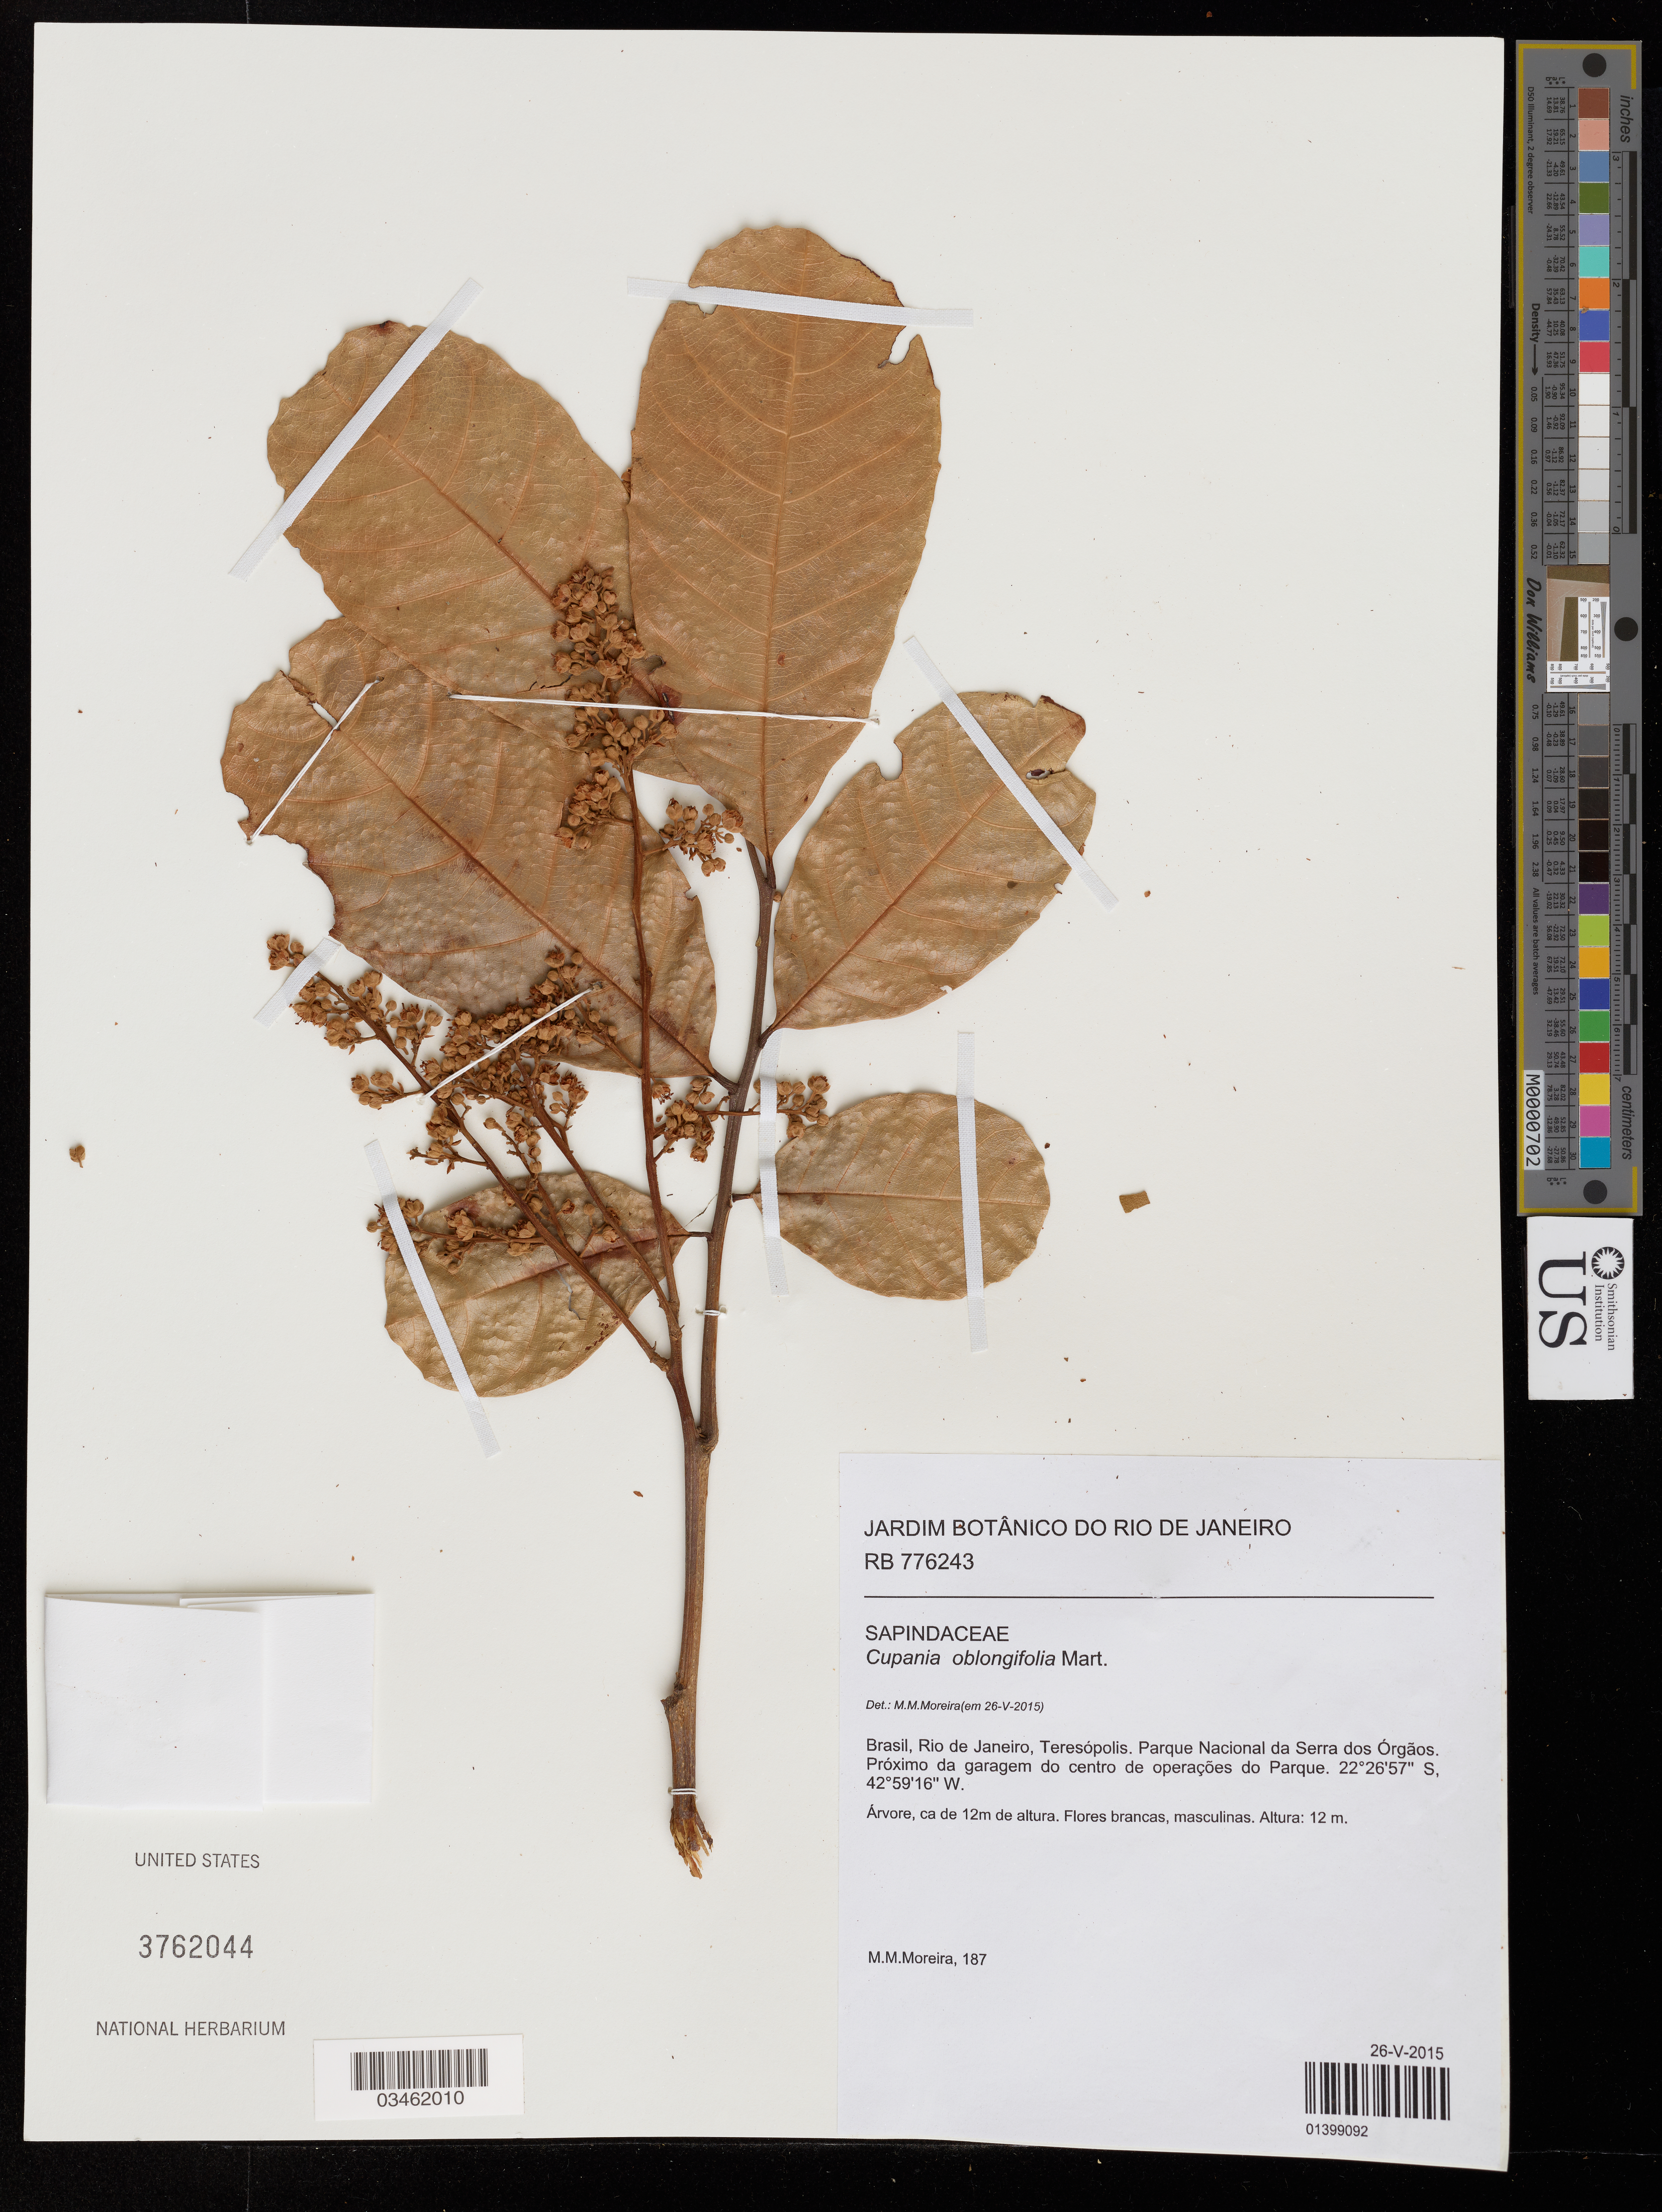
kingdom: Plantae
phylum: Tracheophyta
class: Magnoliopsida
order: Sapindales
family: Sapindaceae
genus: Cupania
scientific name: Cupania oblongifolia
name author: Mart.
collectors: M. Moreira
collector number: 187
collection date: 2015-05-26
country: Brazil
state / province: Rio de Janeiro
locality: Teresópolis. Parque Nacional da Serra dos Õrgãos. Próximo da garagem do centro de operaçöes do Parque.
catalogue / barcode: US 3762044